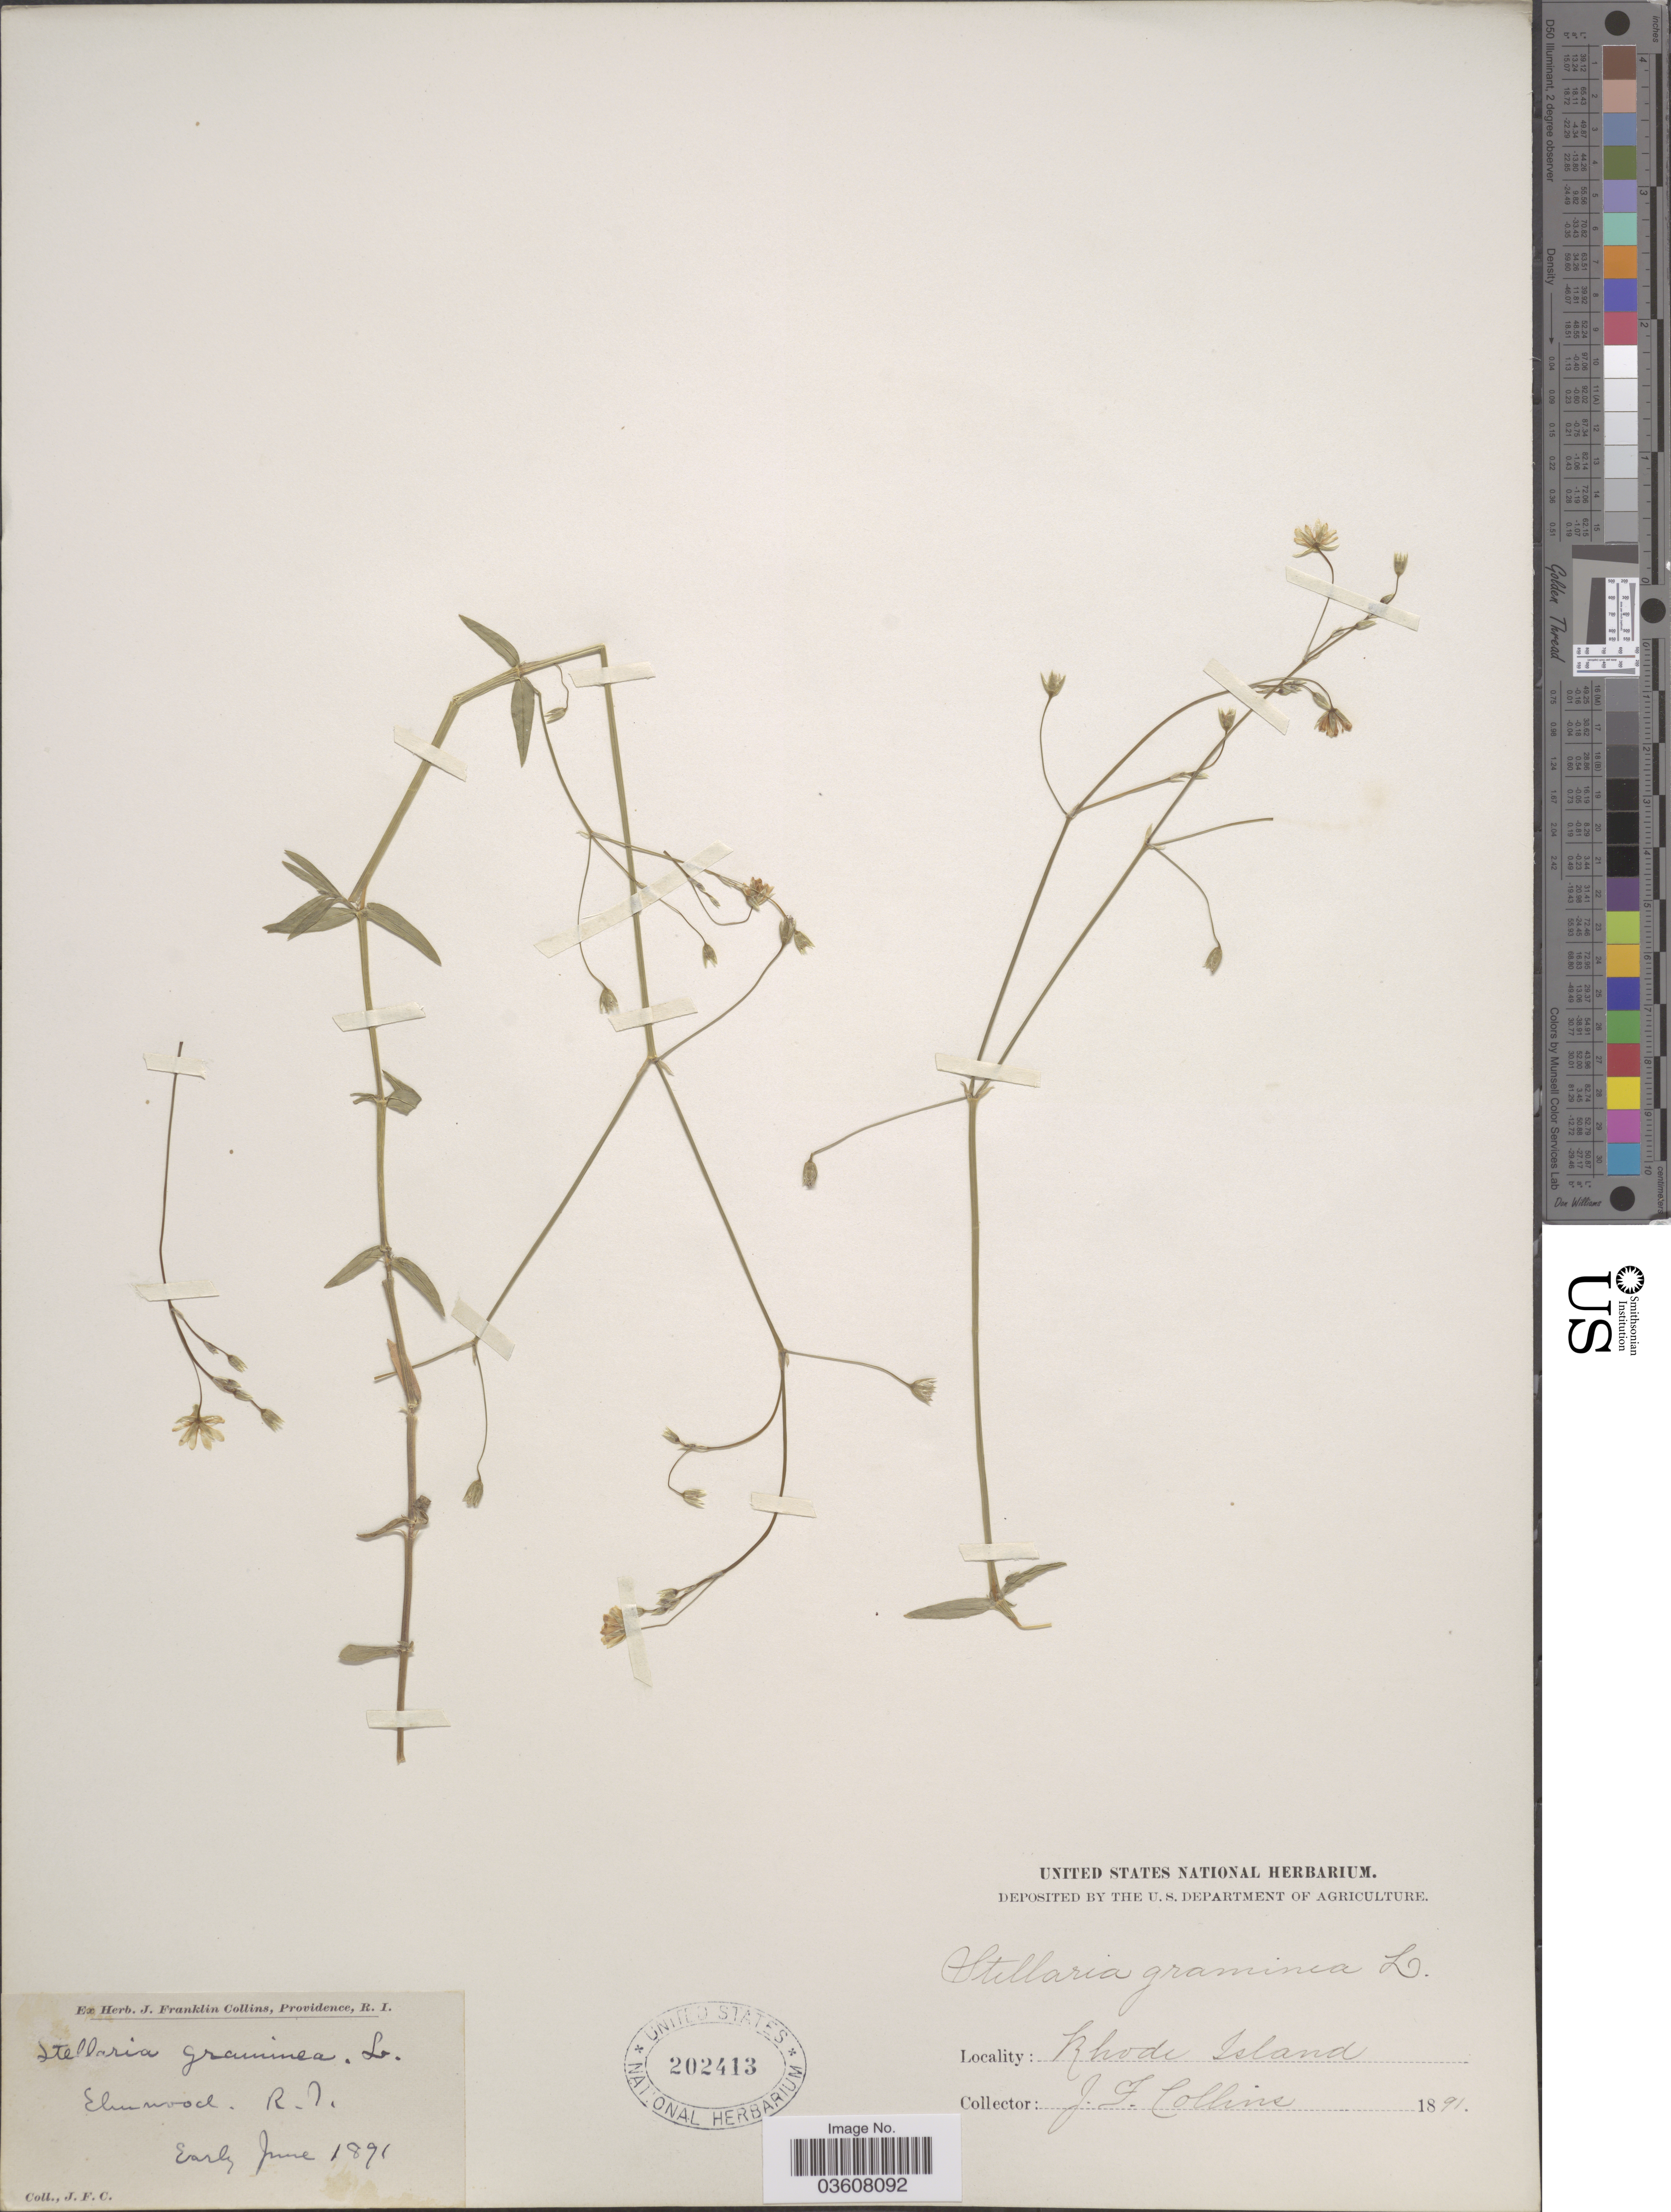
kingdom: Plantae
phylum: Tracheophyta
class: Magnoliopsida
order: Caryophyllales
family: Caryophyllaceae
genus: Stellaria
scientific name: Stellaria graminea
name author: L.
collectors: J. Collins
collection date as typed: Early June 1891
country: United States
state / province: Rhode Island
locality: Elmwood.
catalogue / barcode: US 202413